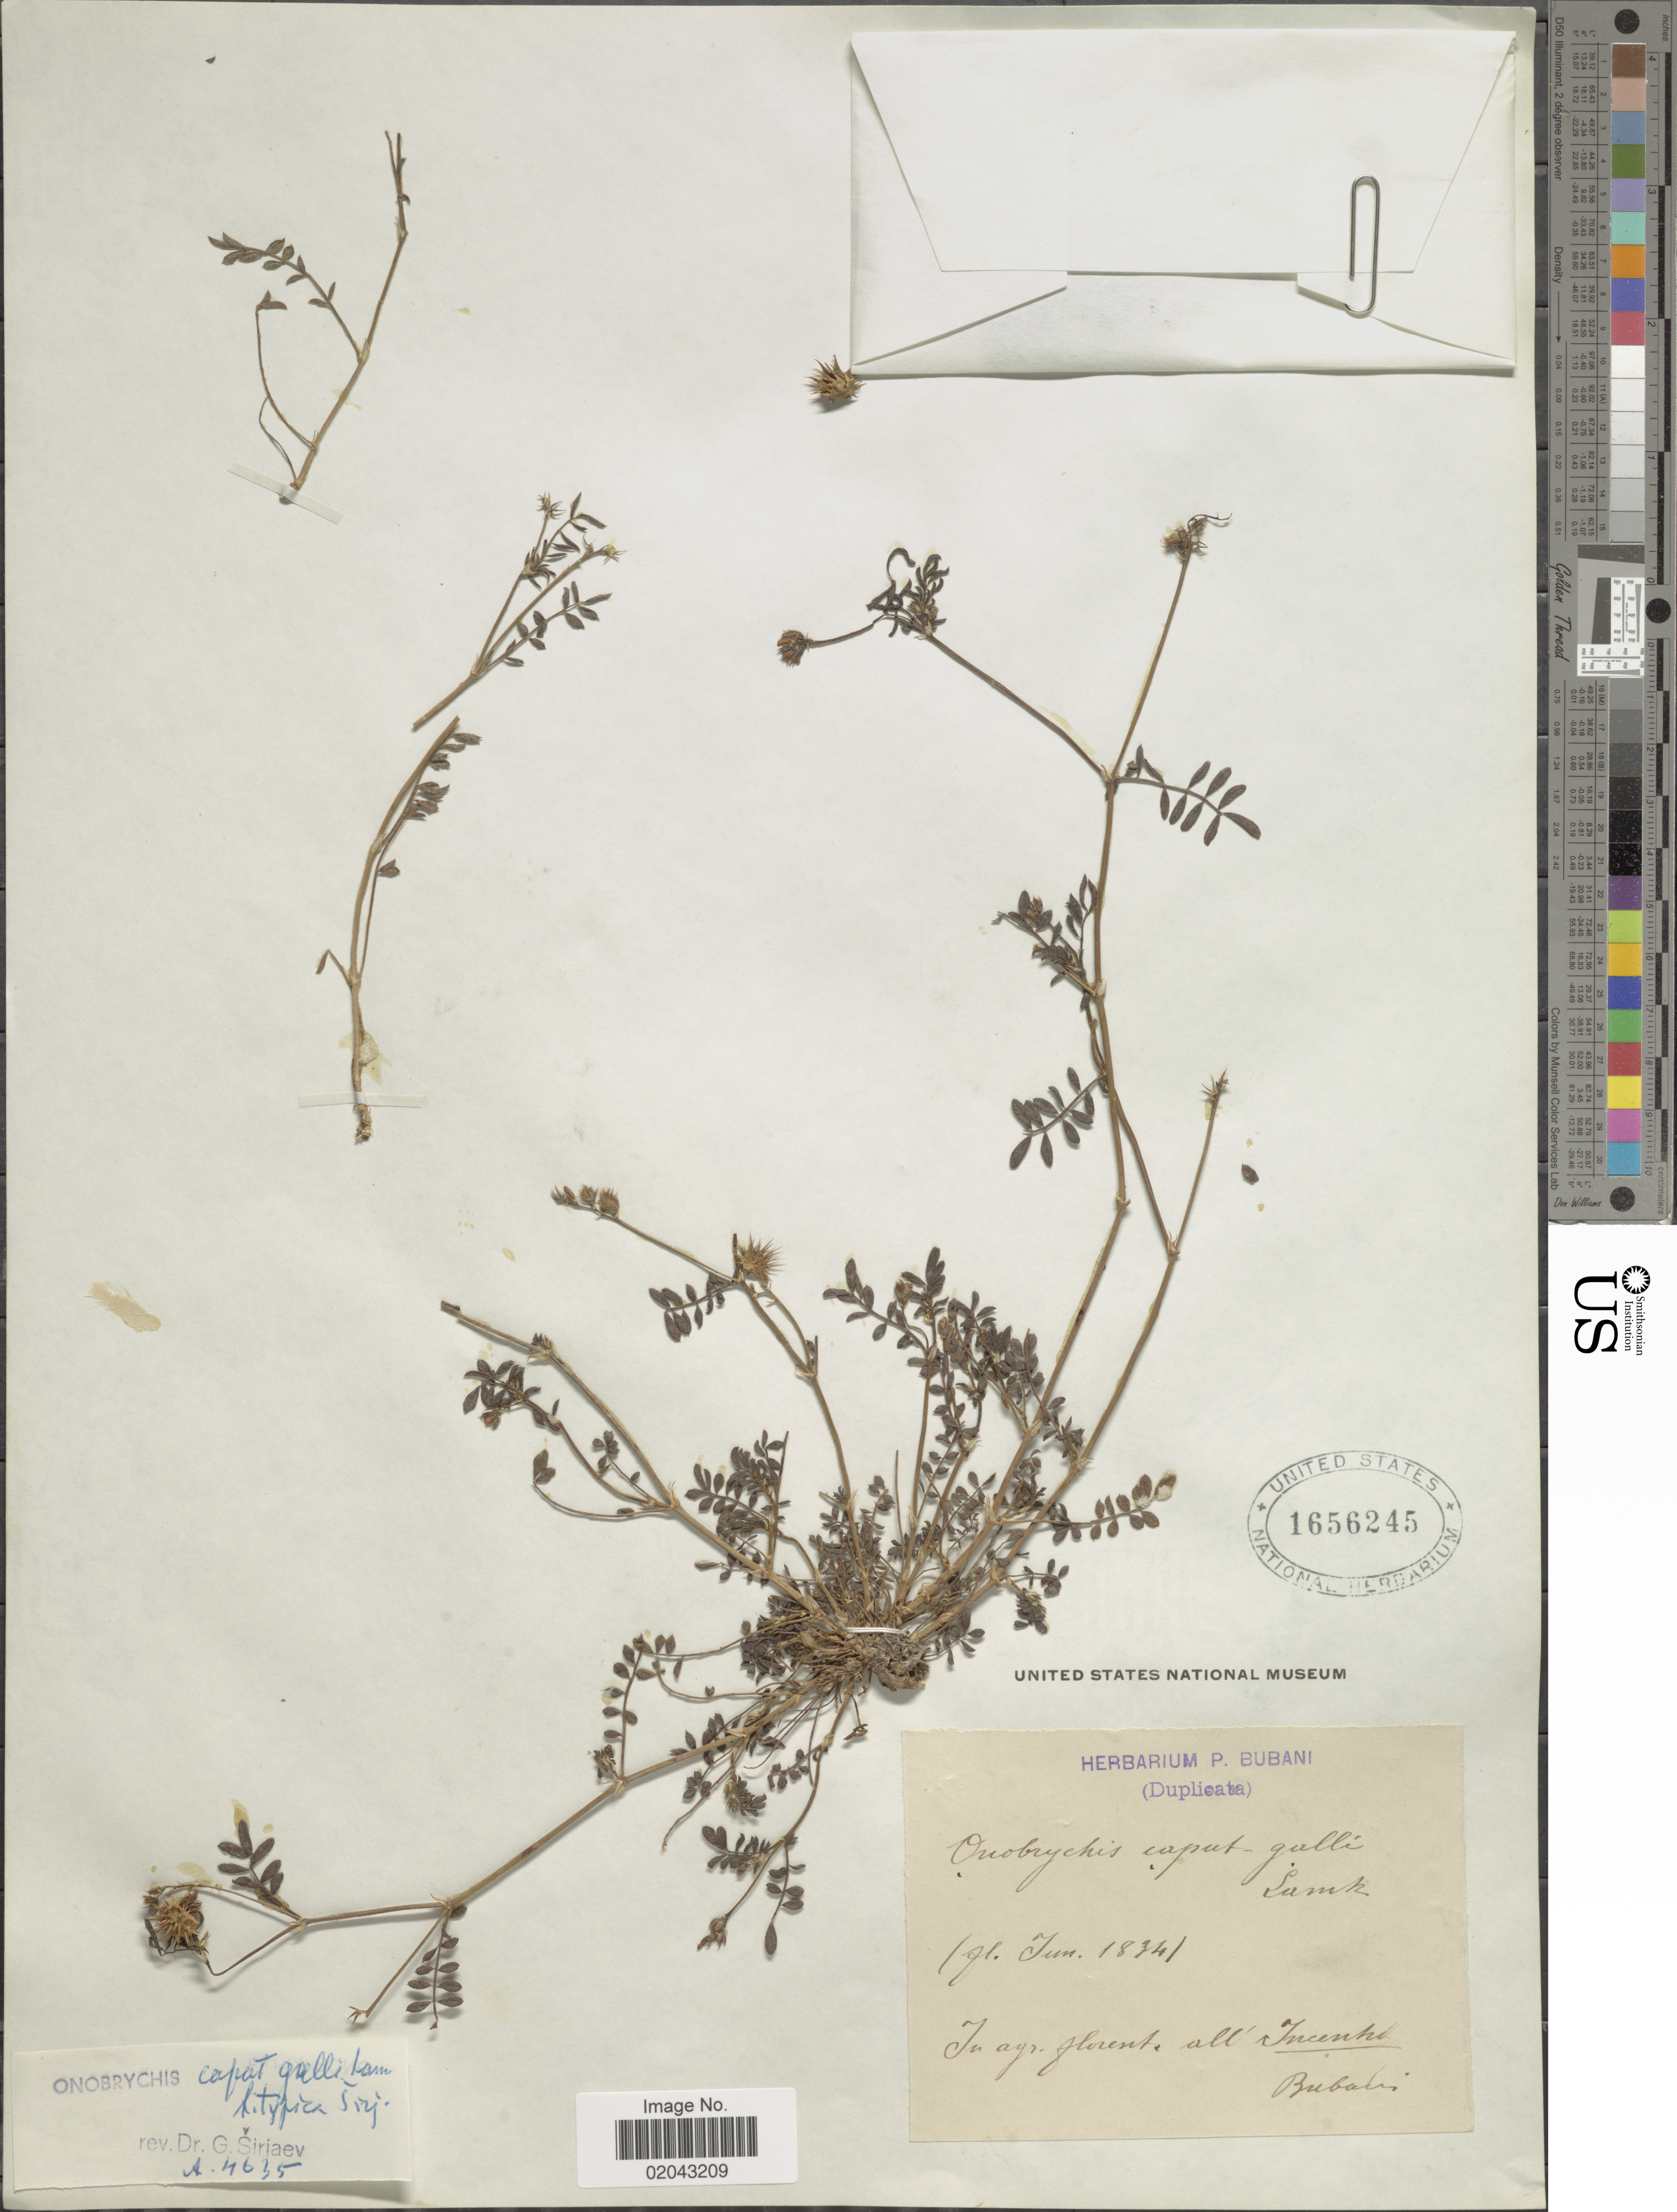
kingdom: Plantae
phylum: Tracheophyta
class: Magnoliopsida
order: Fabales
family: Fabaceae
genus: Onobrychis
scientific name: Onobrychis caput-galli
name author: (L.) Lam.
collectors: P. Bubani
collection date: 1834-06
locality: In agr. florent all Incentre [interpreted].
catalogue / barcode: US 1656245